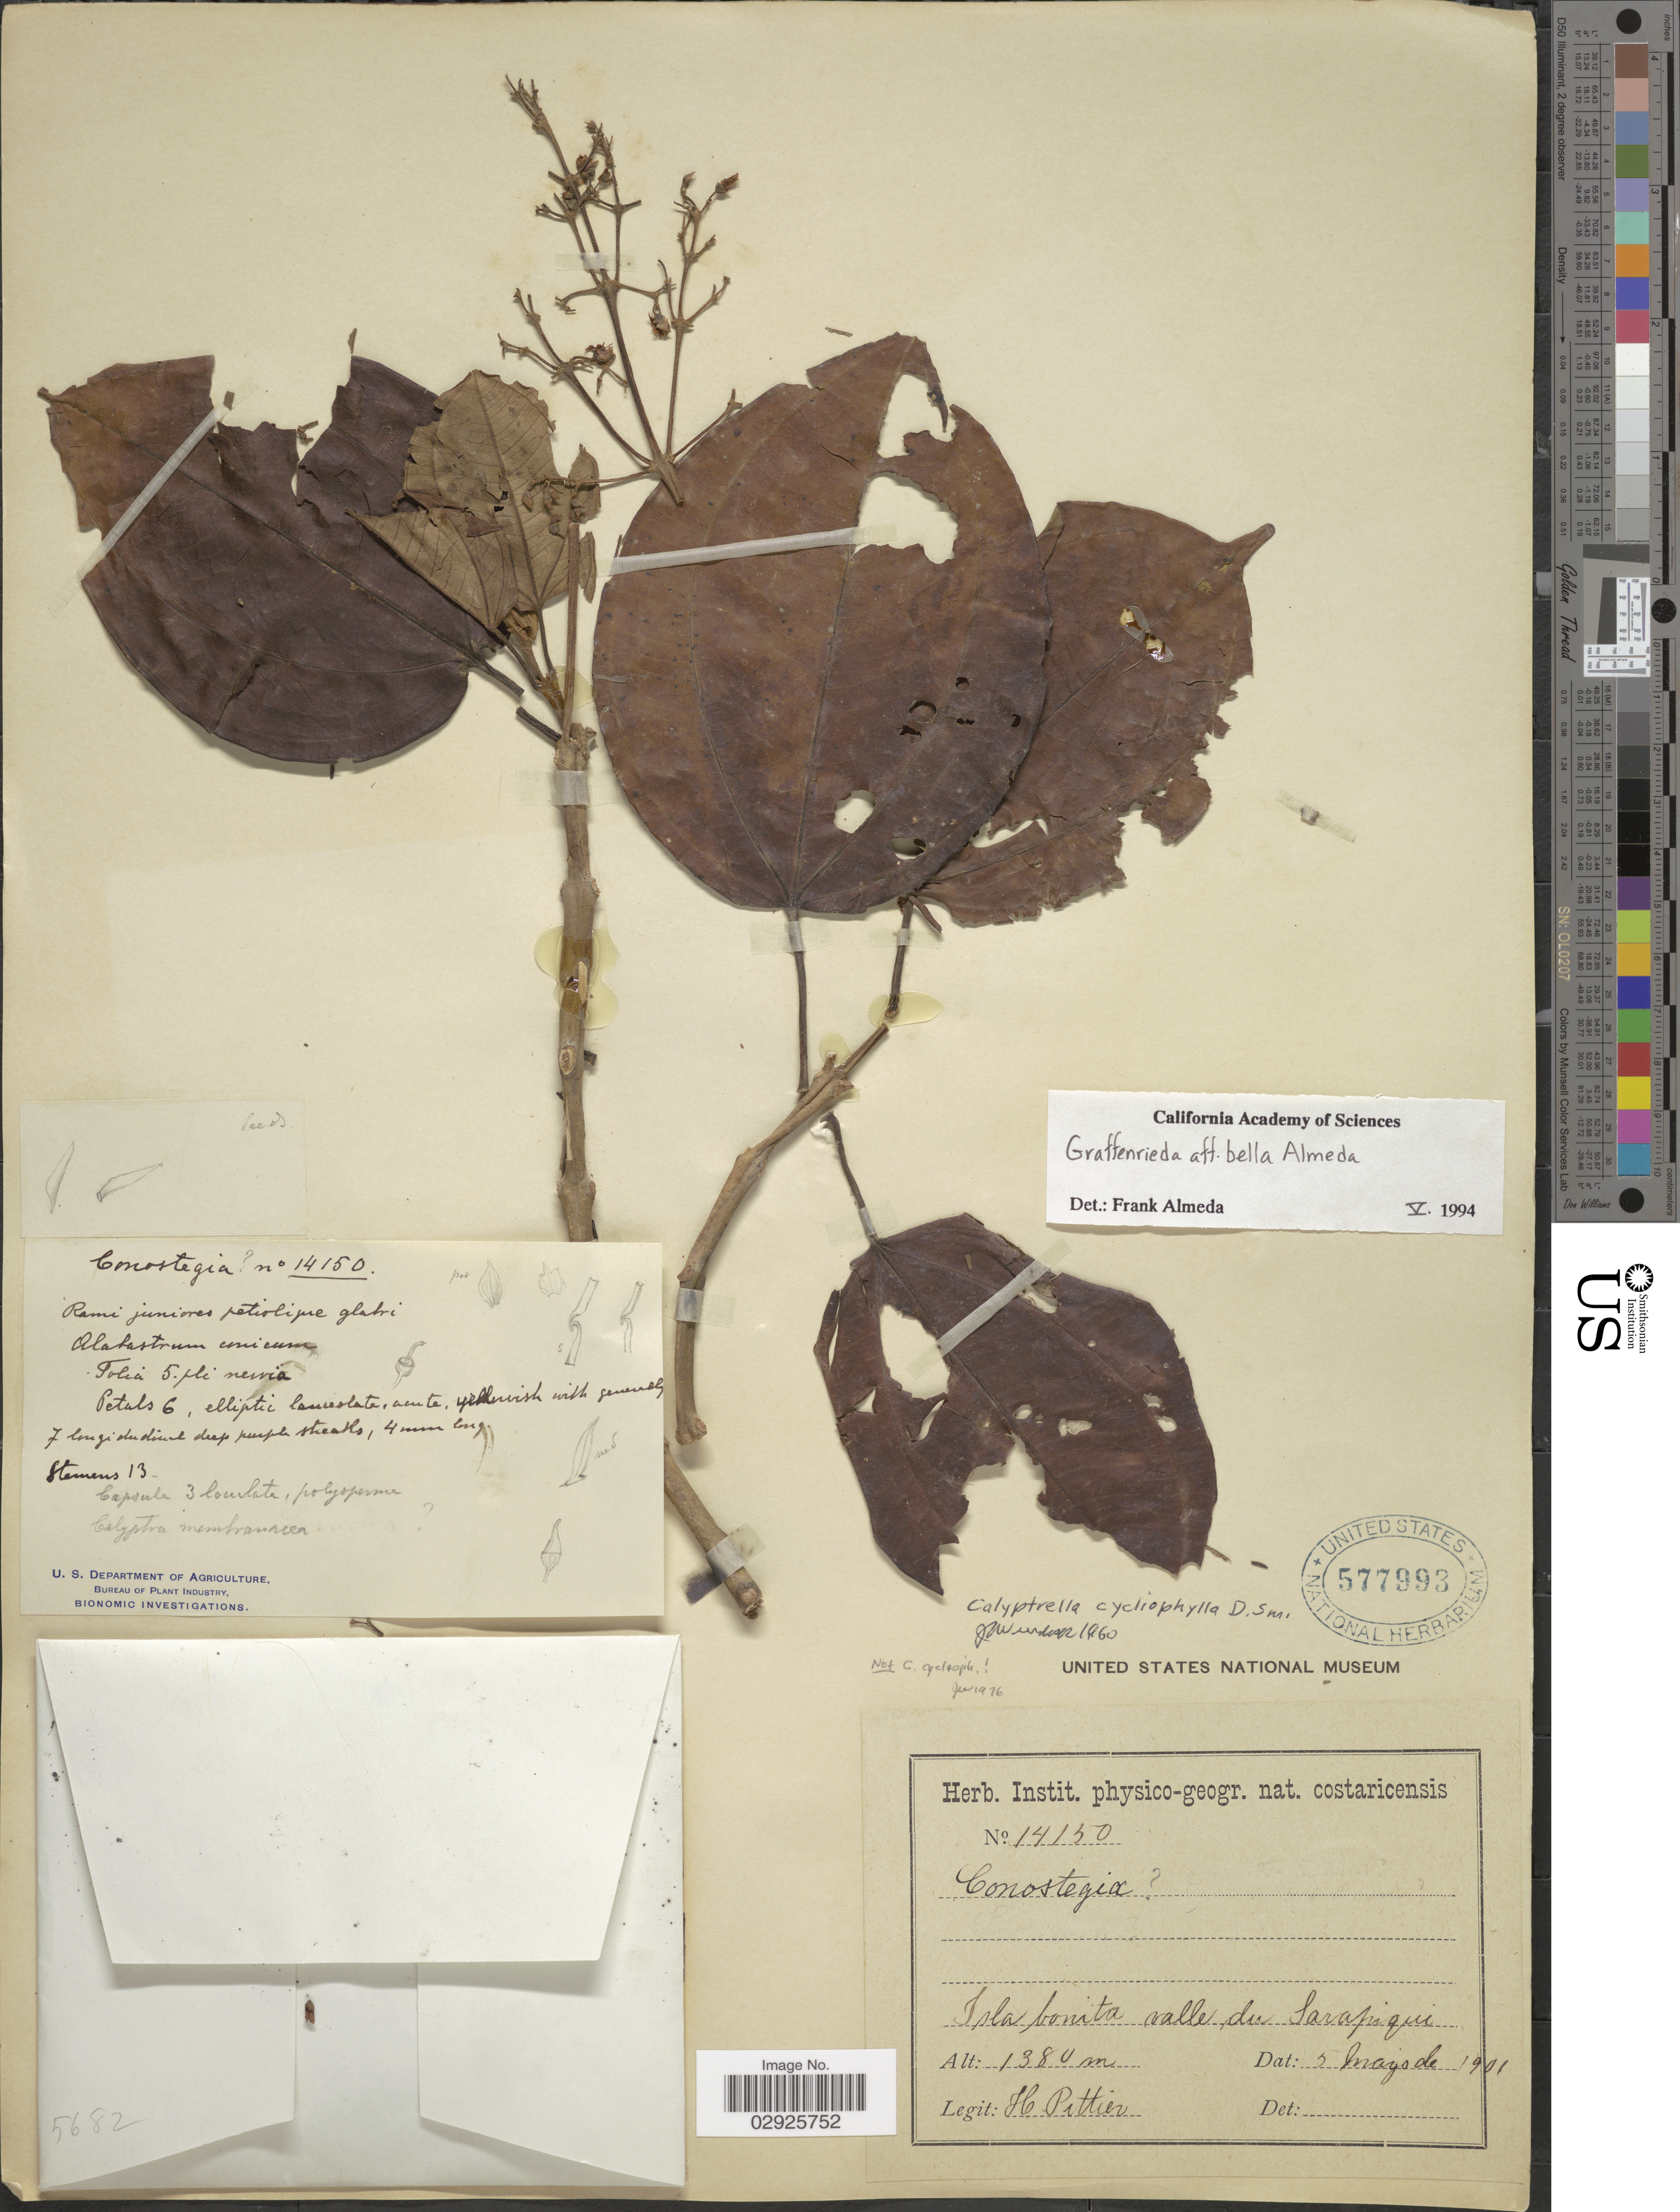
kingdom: Plantae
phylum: Tracheophyta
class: Magnoliopsida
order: Myrtales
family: Melastomataceae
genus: Graffenrieda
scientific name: Graffenrieda bella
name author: Almeda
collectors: H. F. Pittier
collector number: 14150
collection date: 1901-05-05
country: Costa Rica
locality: Isla bonita valle, du Sarapiqui.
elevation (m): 1380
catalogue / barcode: US 577993